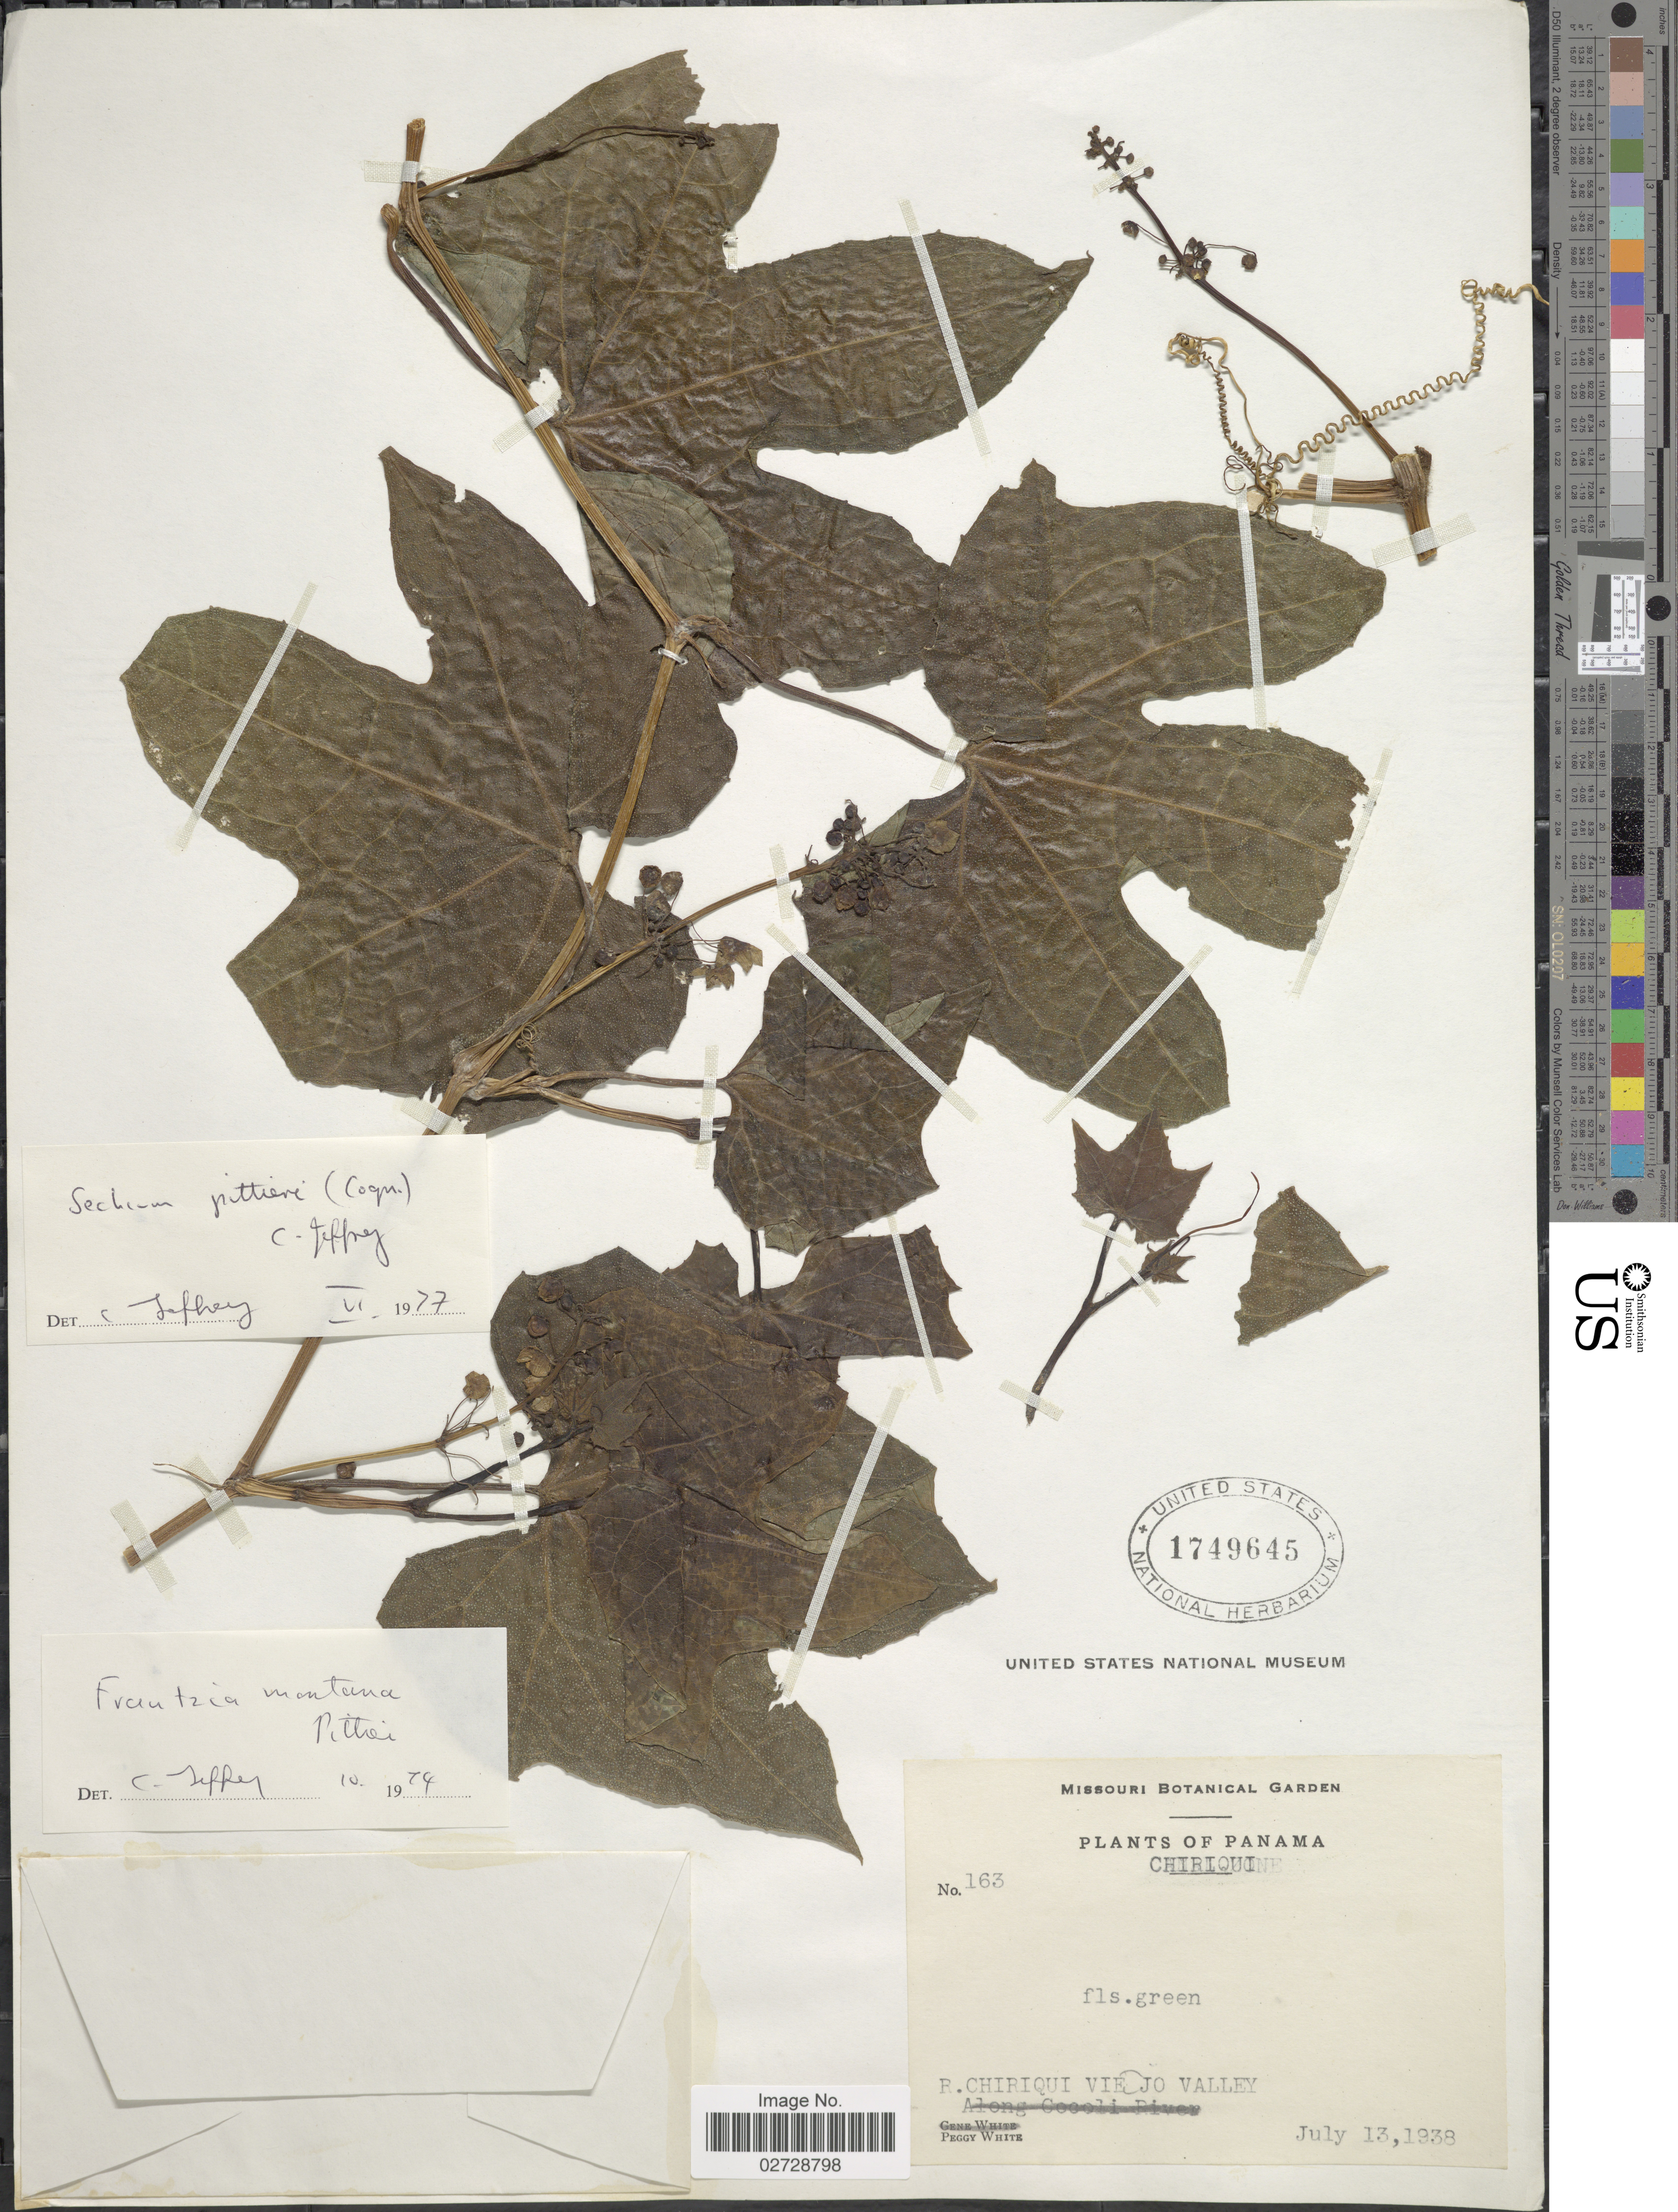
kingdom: Plantae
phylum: Tracheophyta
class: Magnoliopsida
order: Cucurbitales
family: Cucurbitaceae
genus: Sechium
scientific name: Sechium pittieri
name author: (Cogn.) C. Jeffrey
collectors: P. White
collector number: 163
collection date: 1938-07-13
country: Panama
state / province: Chiriqui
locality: R. Chiriqui Viejo Valley.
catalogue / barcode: US 1749645